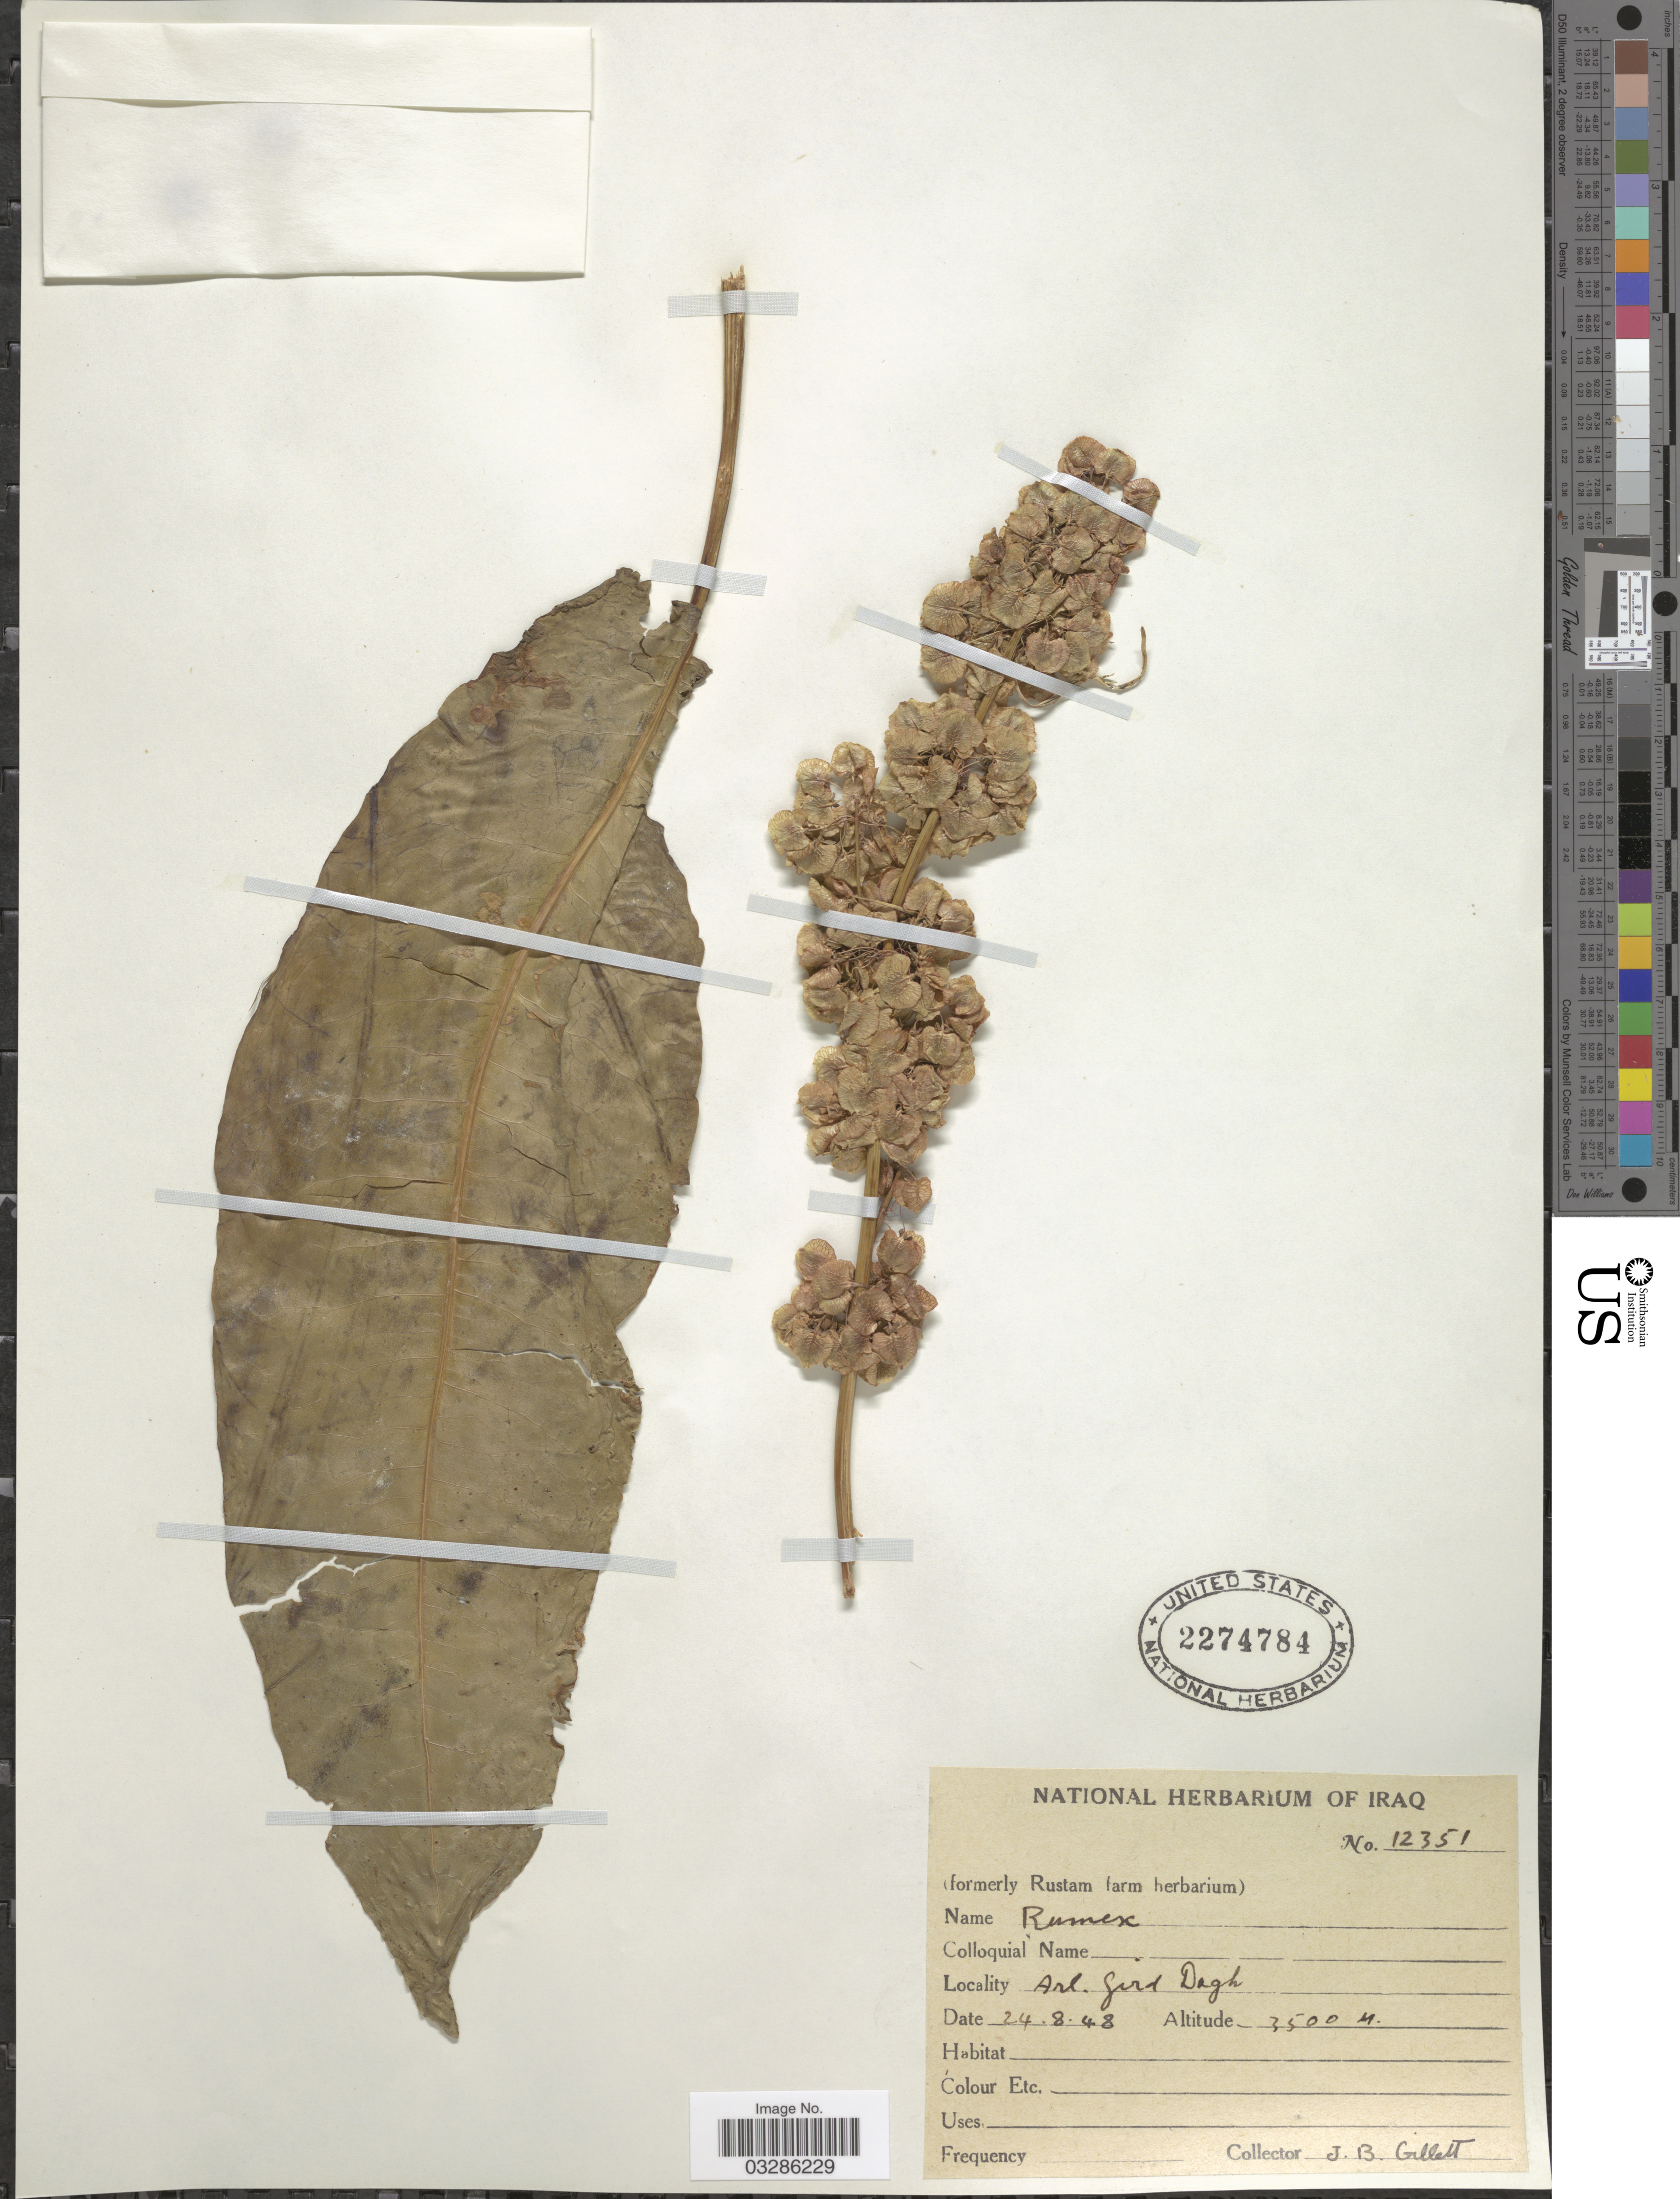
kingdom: Plantae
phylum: Tracheophyta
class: Magnoliopsida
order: Caryophyllales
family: Polygonaceae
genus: Rumex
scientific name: Rumex sp.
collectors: J. B. Gillett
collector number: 12351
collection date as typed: Transcribed d/m/y: 24/8/48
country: Iraq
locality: Arl. Gird Dagh.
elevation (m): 3500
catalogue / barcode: US 2274784